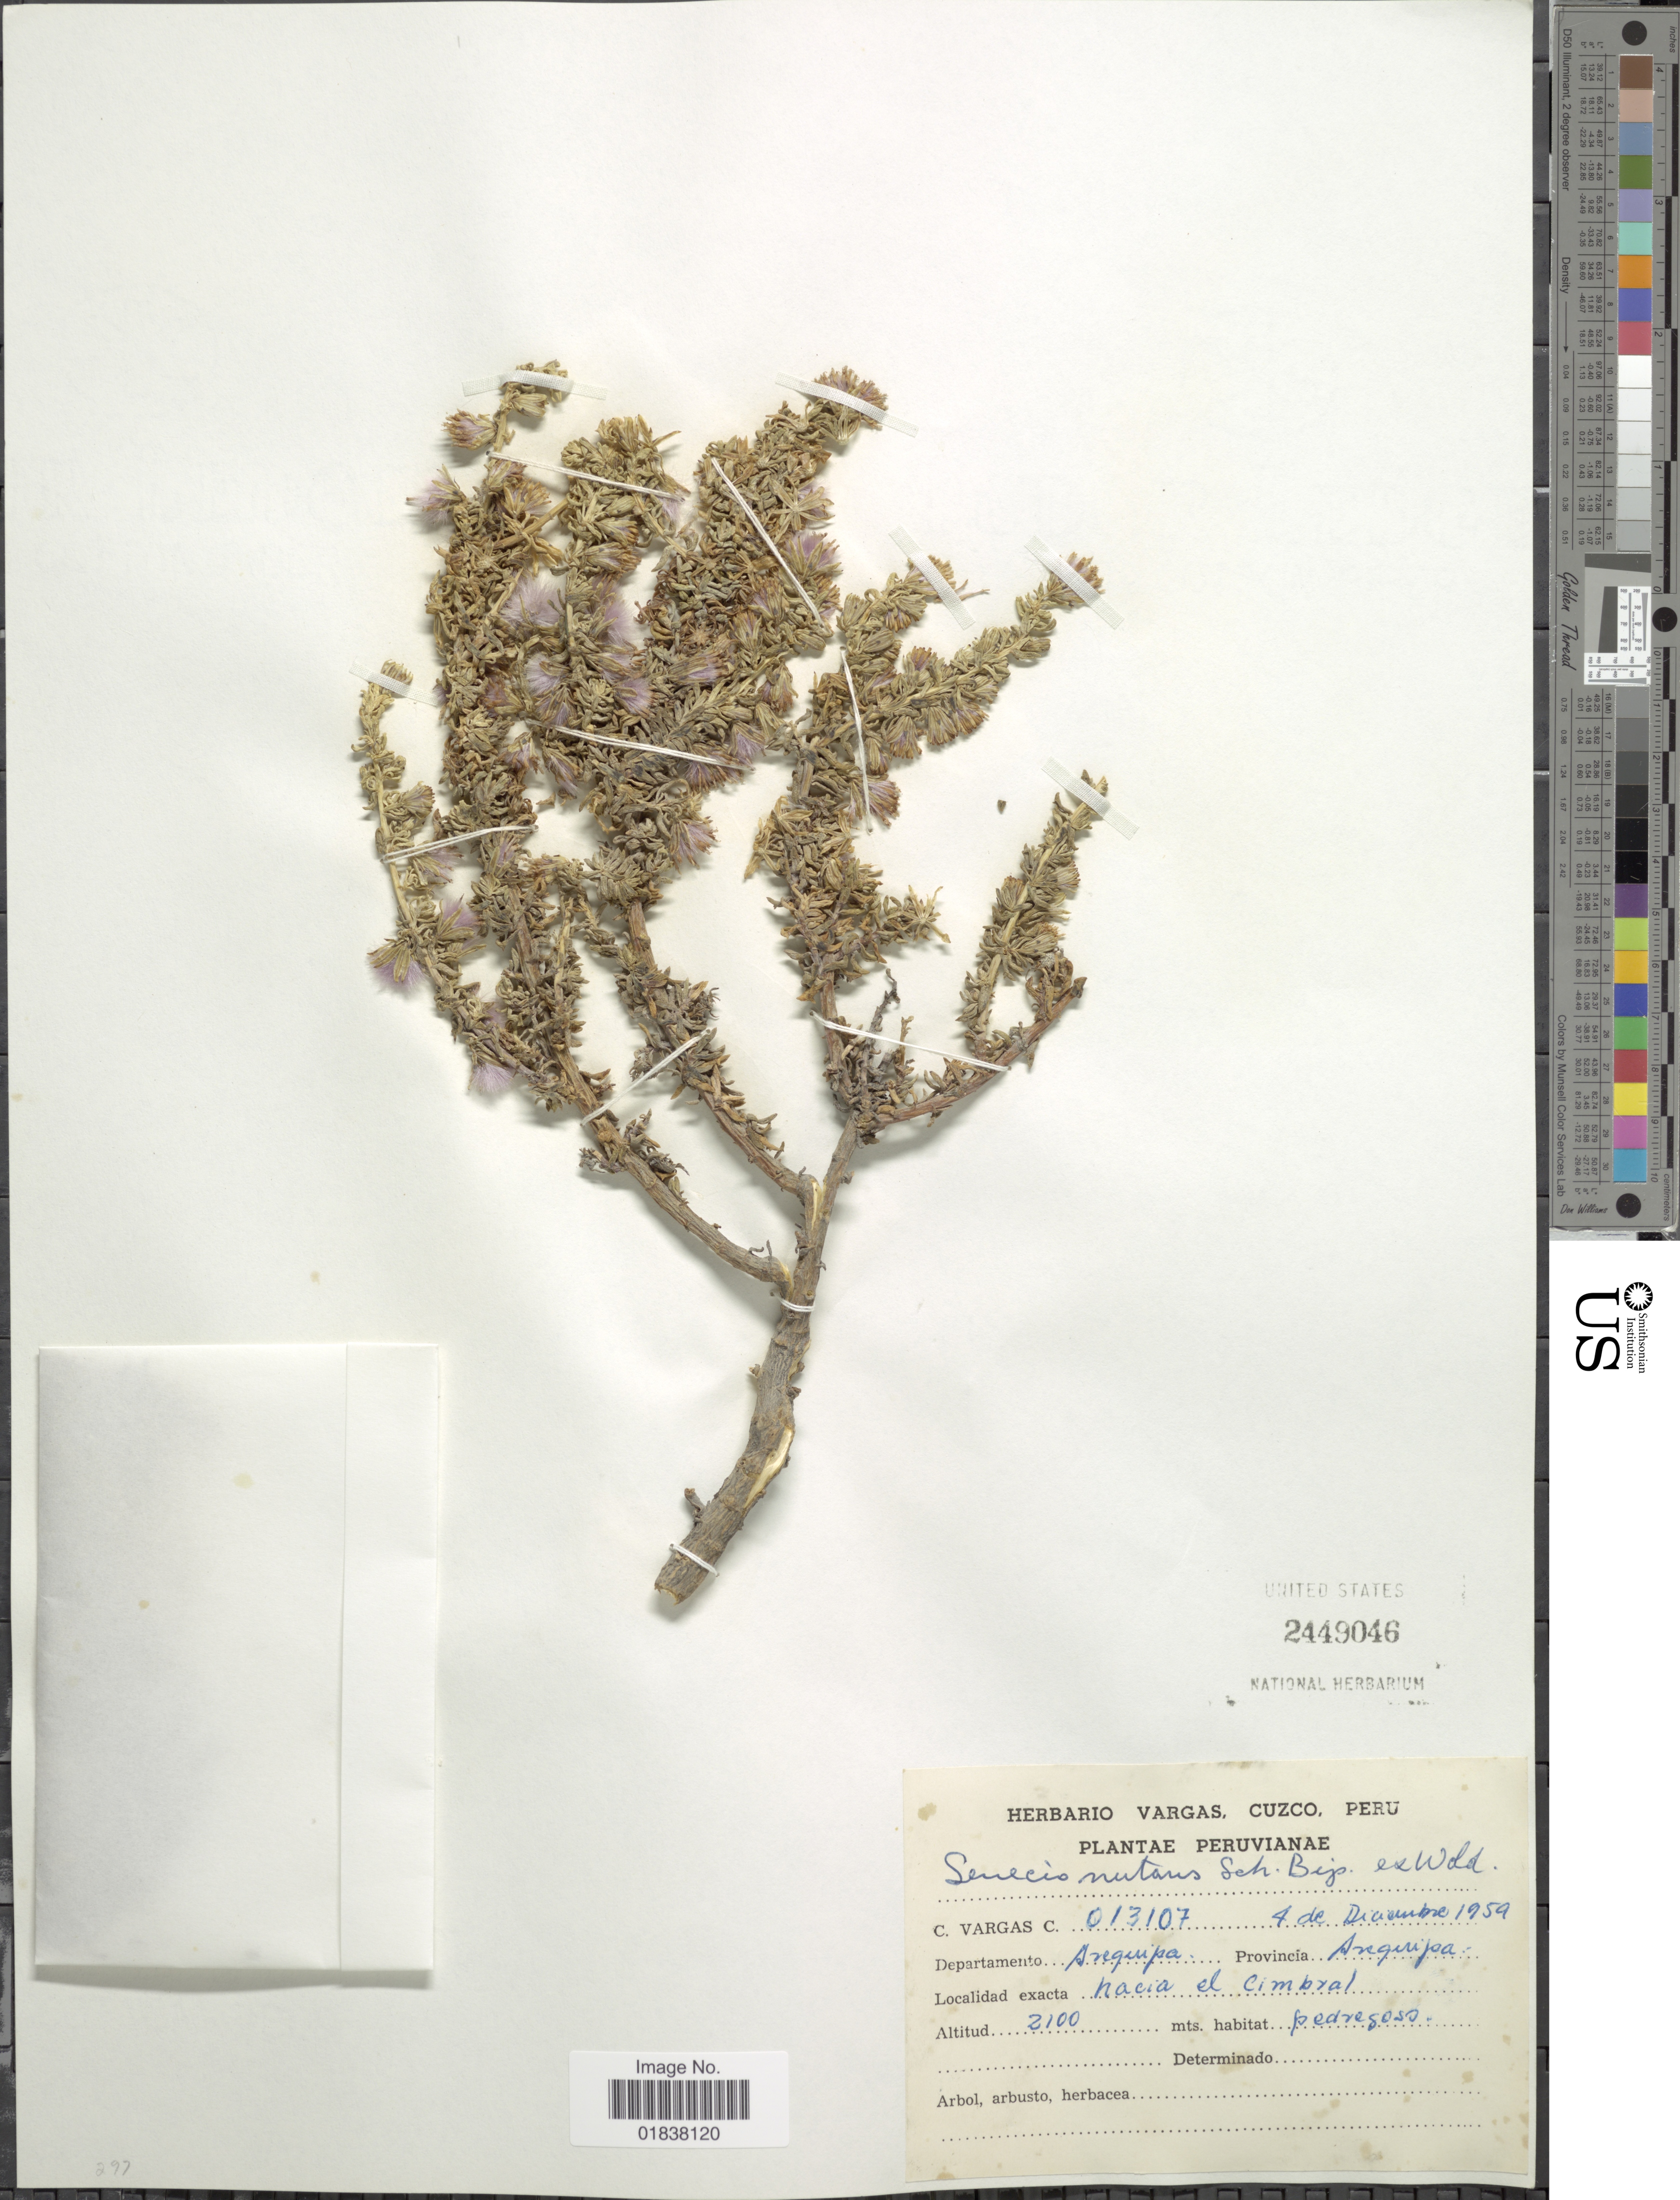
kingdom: Plantae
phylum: Tracheophyta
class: Magnoliopsida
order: Asterales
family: Asteraceae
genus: Senecio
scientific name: Senecio nutans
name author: Sch. Bip.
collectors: C. Vargas Calderón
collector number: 013107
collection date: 1959-12-04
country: Peru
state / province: Arequipa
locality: Provincia Arequipa, hacia el Cimbral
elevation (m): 2100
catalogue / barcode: US 2449046